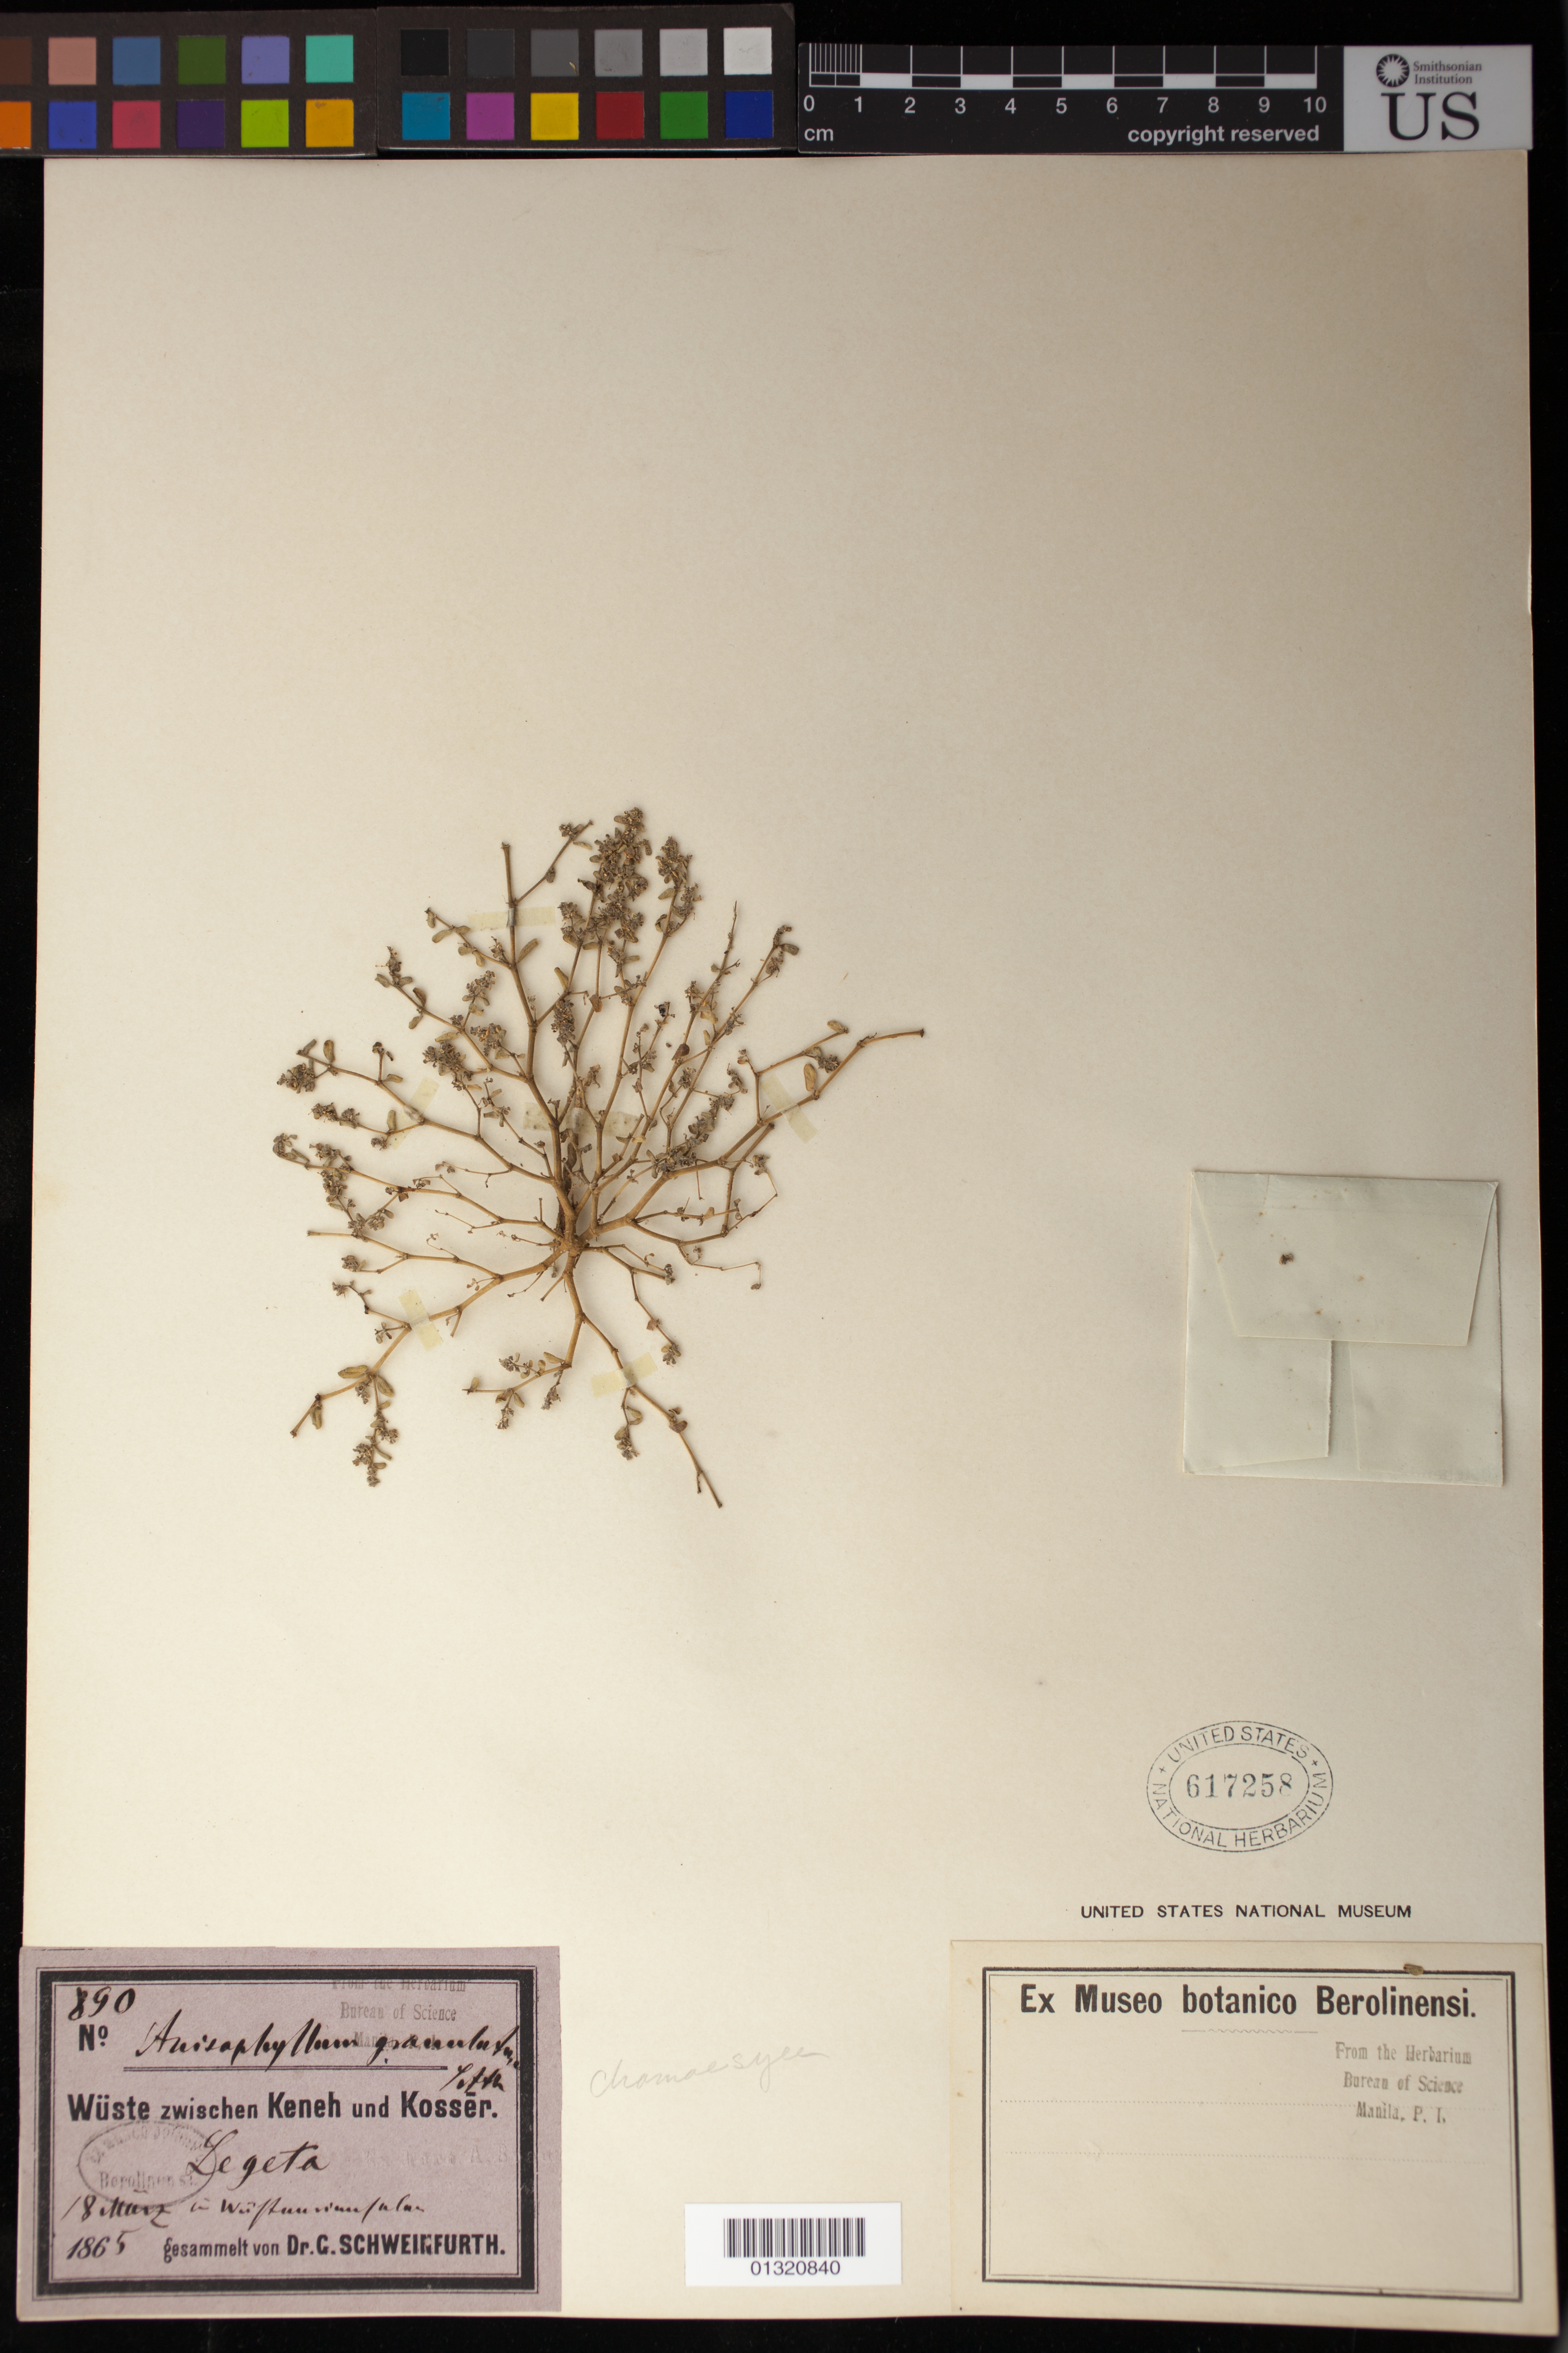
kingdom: Plantae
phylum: Tracheophyta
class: Magnoliopsida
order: Malpighiales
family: Euphorbiaceae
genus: Euphorbia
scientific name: Euphorbia chamaesyce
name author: L.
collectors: G. A. Schweinfurth (herbarium)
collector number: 890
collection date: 1865-03-18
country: Egypt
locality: Wüste zwischen Keneh und Kosser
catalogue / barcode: US 617258